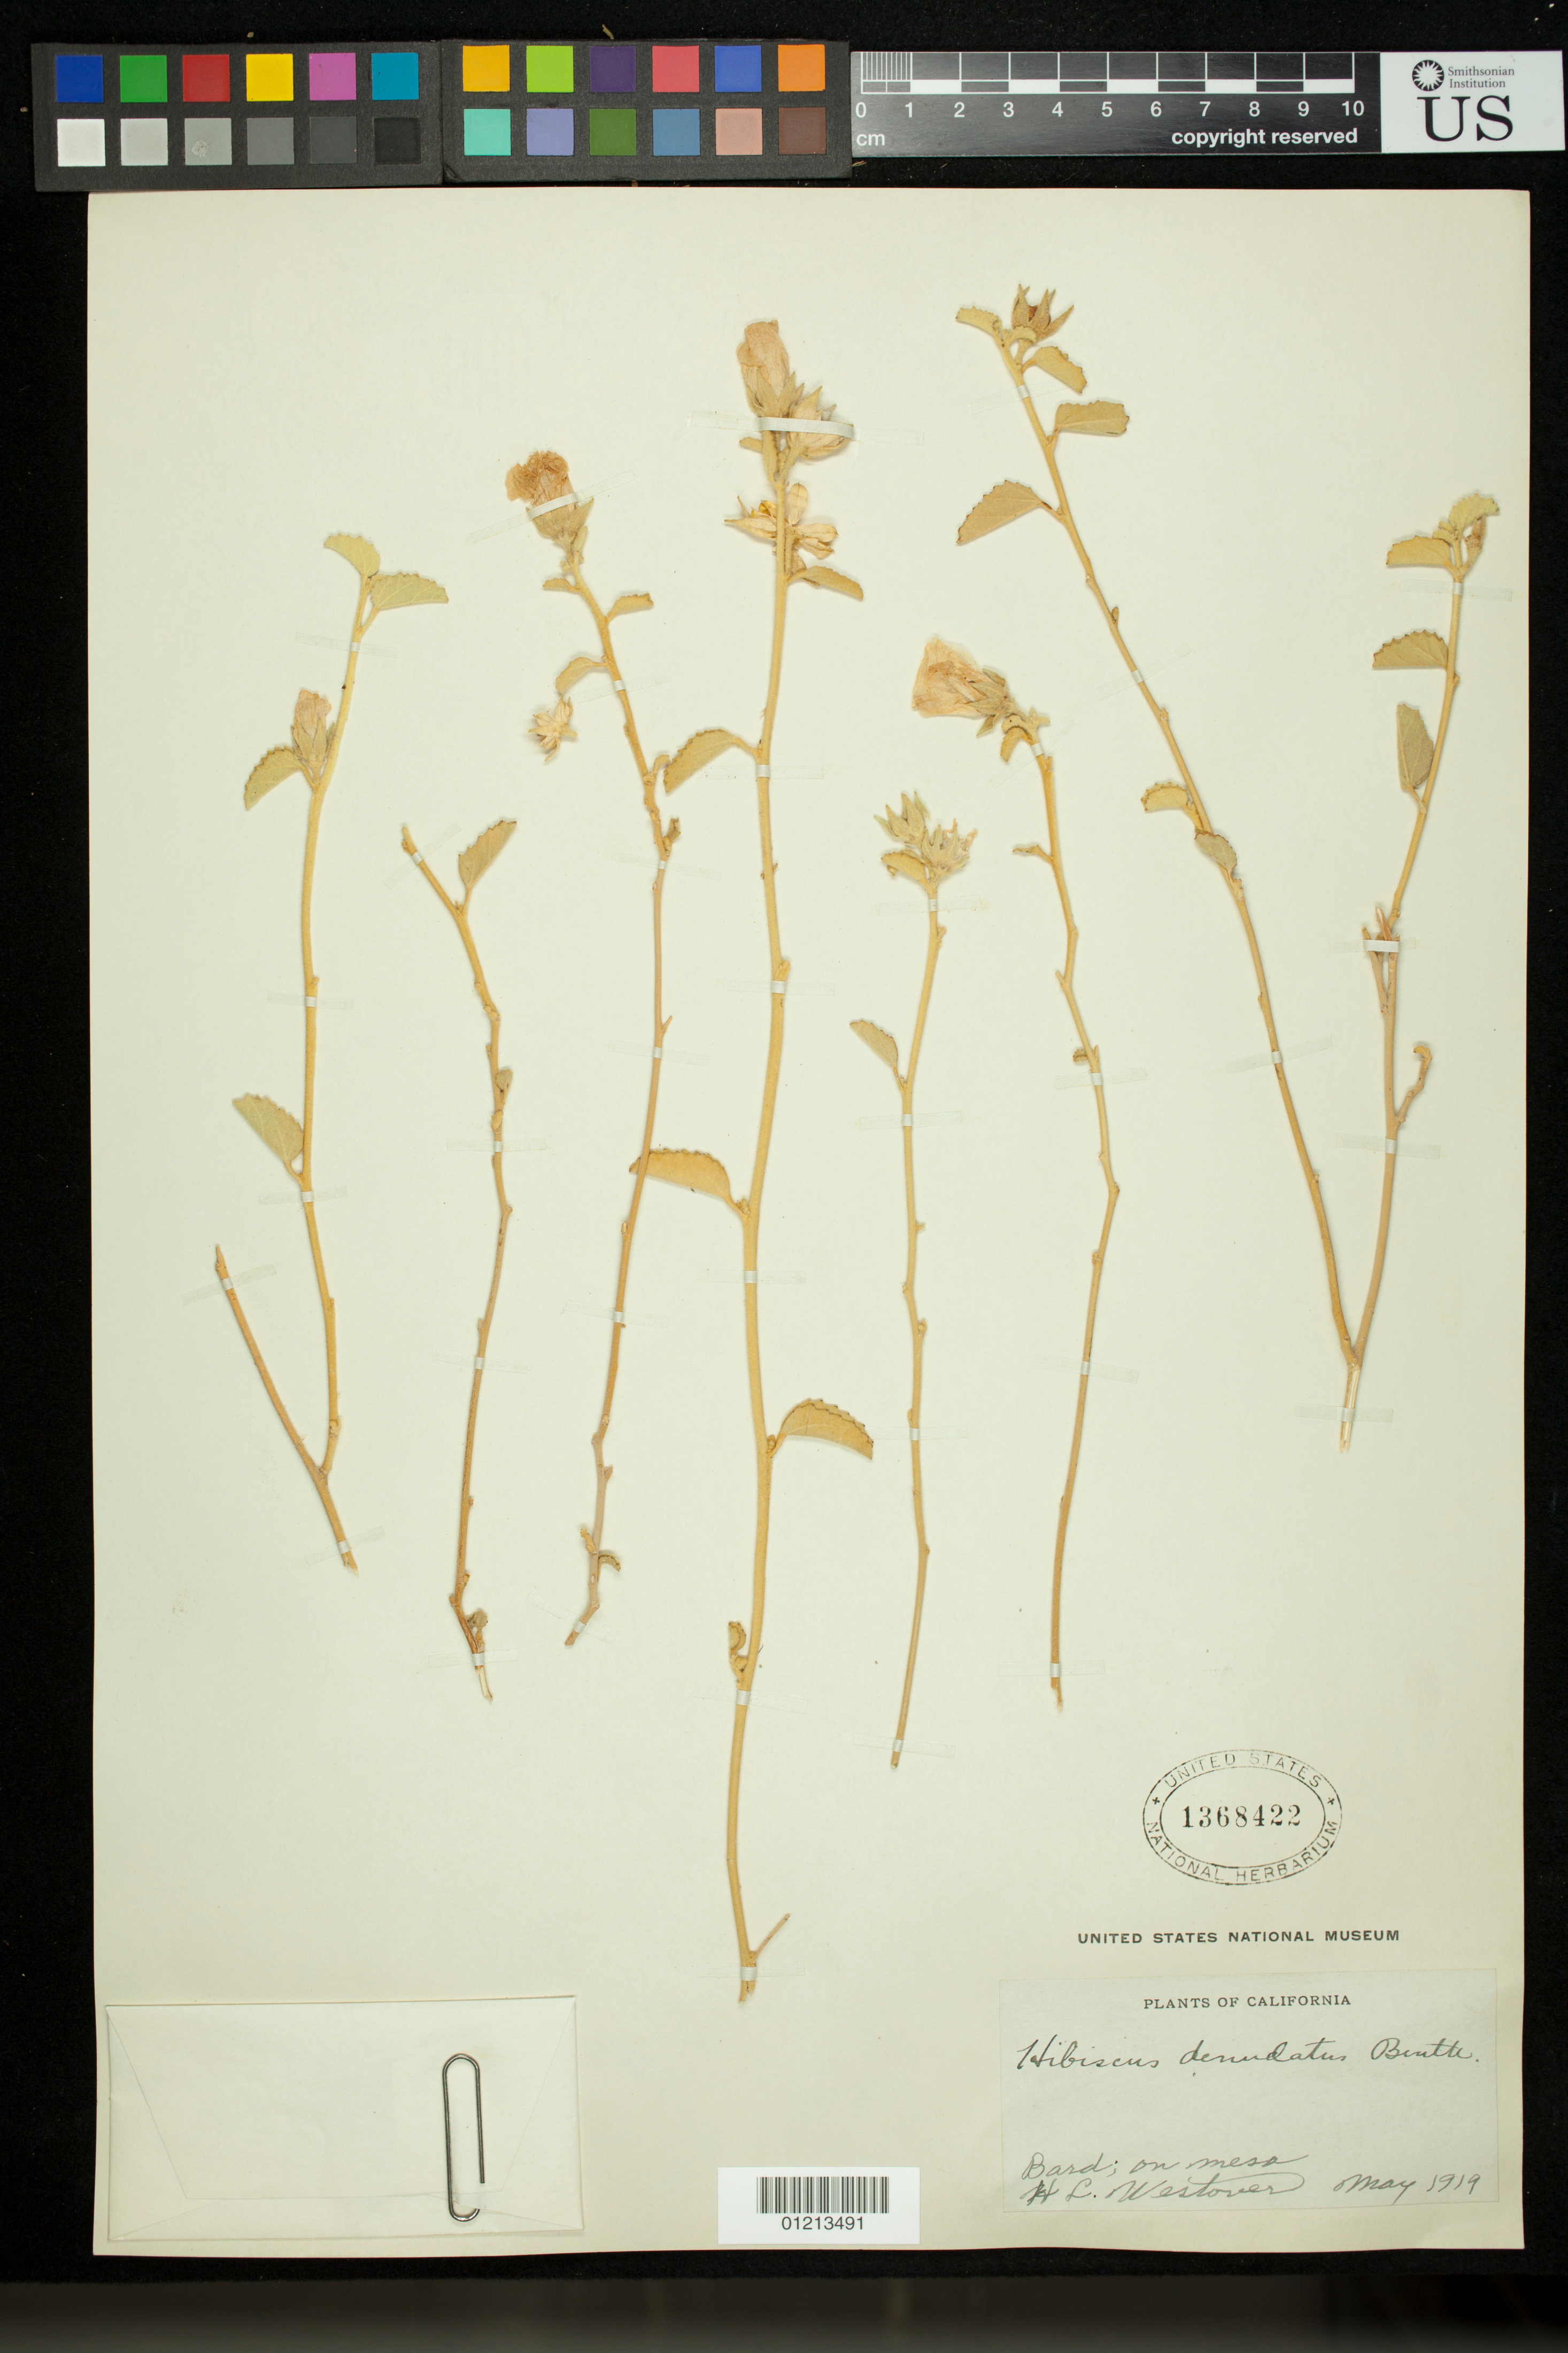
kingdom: Plantae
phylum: Tracheophyta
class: Magnoliopsida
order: Malvales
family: Malvaceae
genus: Hibiscus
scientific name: Hibiscus denudatus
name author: Benth.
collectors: H. Westover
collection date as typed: May 1919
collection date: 1919-05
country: United States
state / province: California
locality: Bard; on mesa.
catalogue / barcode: US 1368422